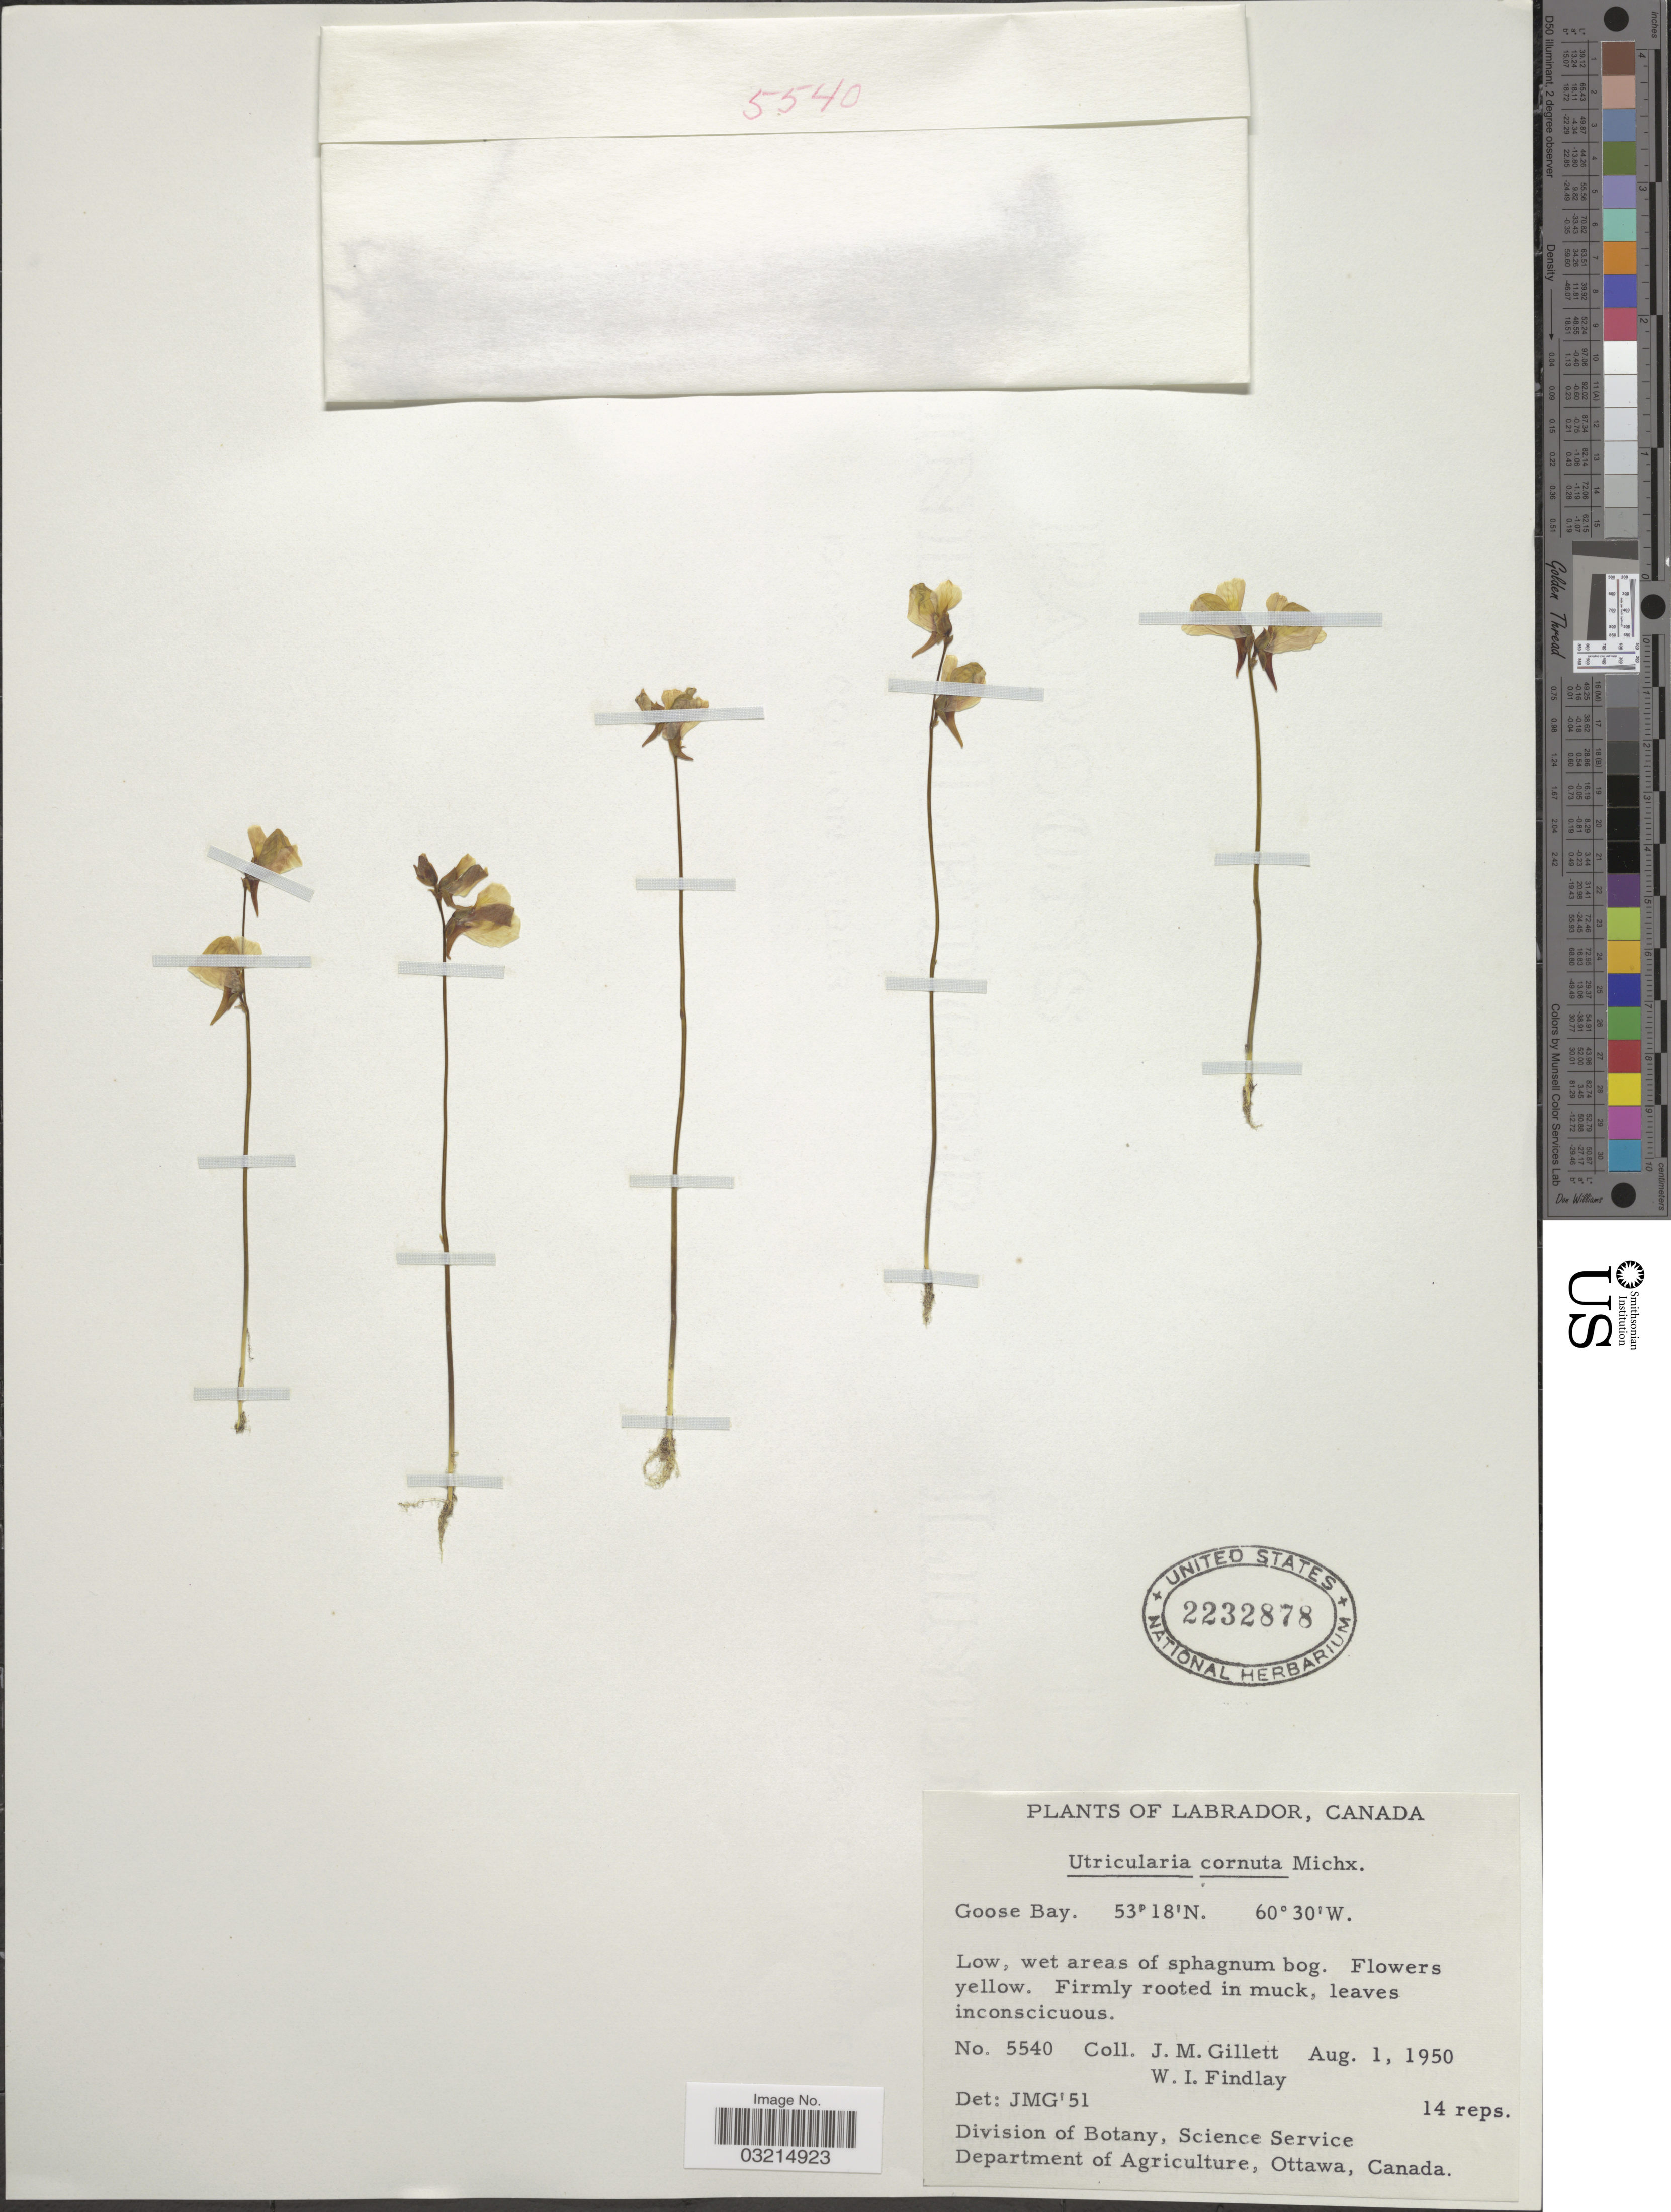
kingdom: Plantae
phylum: Tracheophyta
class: Magnoliopsida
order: Lamiales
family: Lentibulariaceae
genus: Utricularia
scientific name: Utricularia cornuta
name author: Michx.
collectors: J. M. Gillett & W. Findlay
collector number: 5540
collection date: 1950-08-01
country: Canada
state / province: Newfoundland and Labrador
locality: Labrador, Goose Bay.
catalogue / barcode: US 2232878